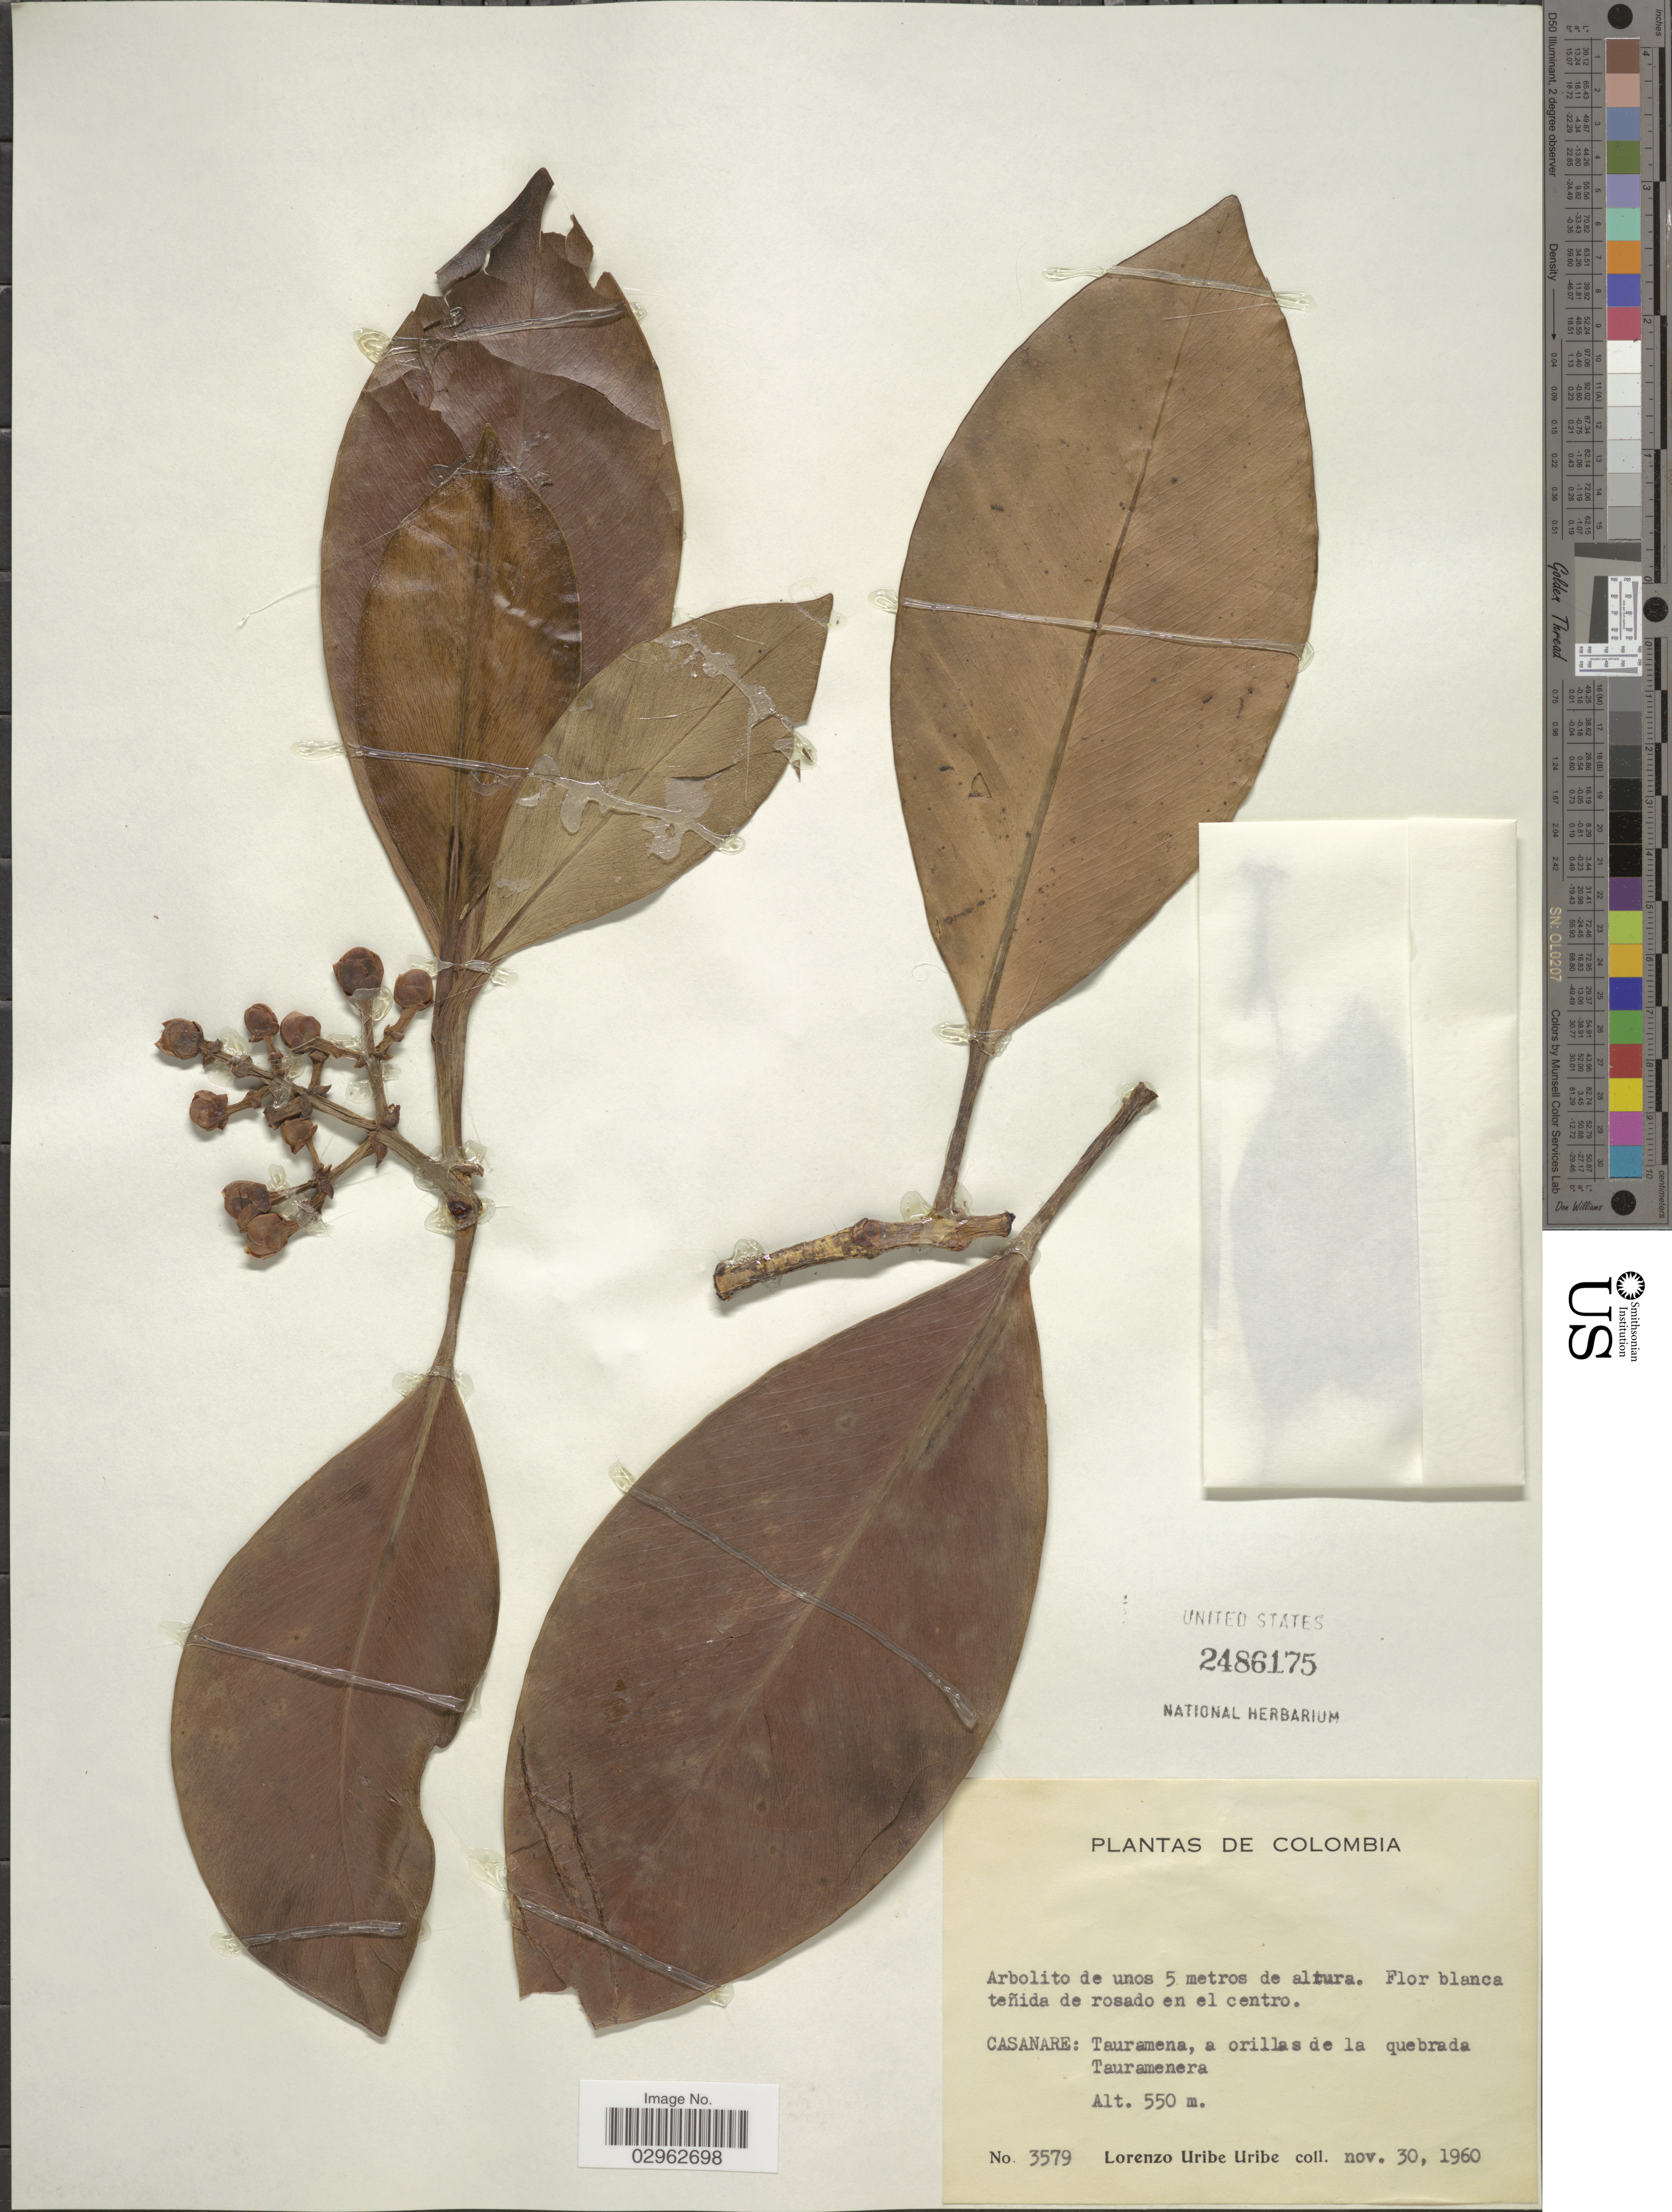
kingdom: Plantae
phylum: Tracheophyta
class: Magnoliopsida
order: Malpighiales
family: Clusiaceae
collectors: L. Uribe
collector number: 3579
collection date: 1960-11-30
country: Colombia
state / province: Casanare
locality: Tauramena, a orillas de la quebrada Tauramenera.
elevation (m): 550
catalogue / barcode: US 2486175